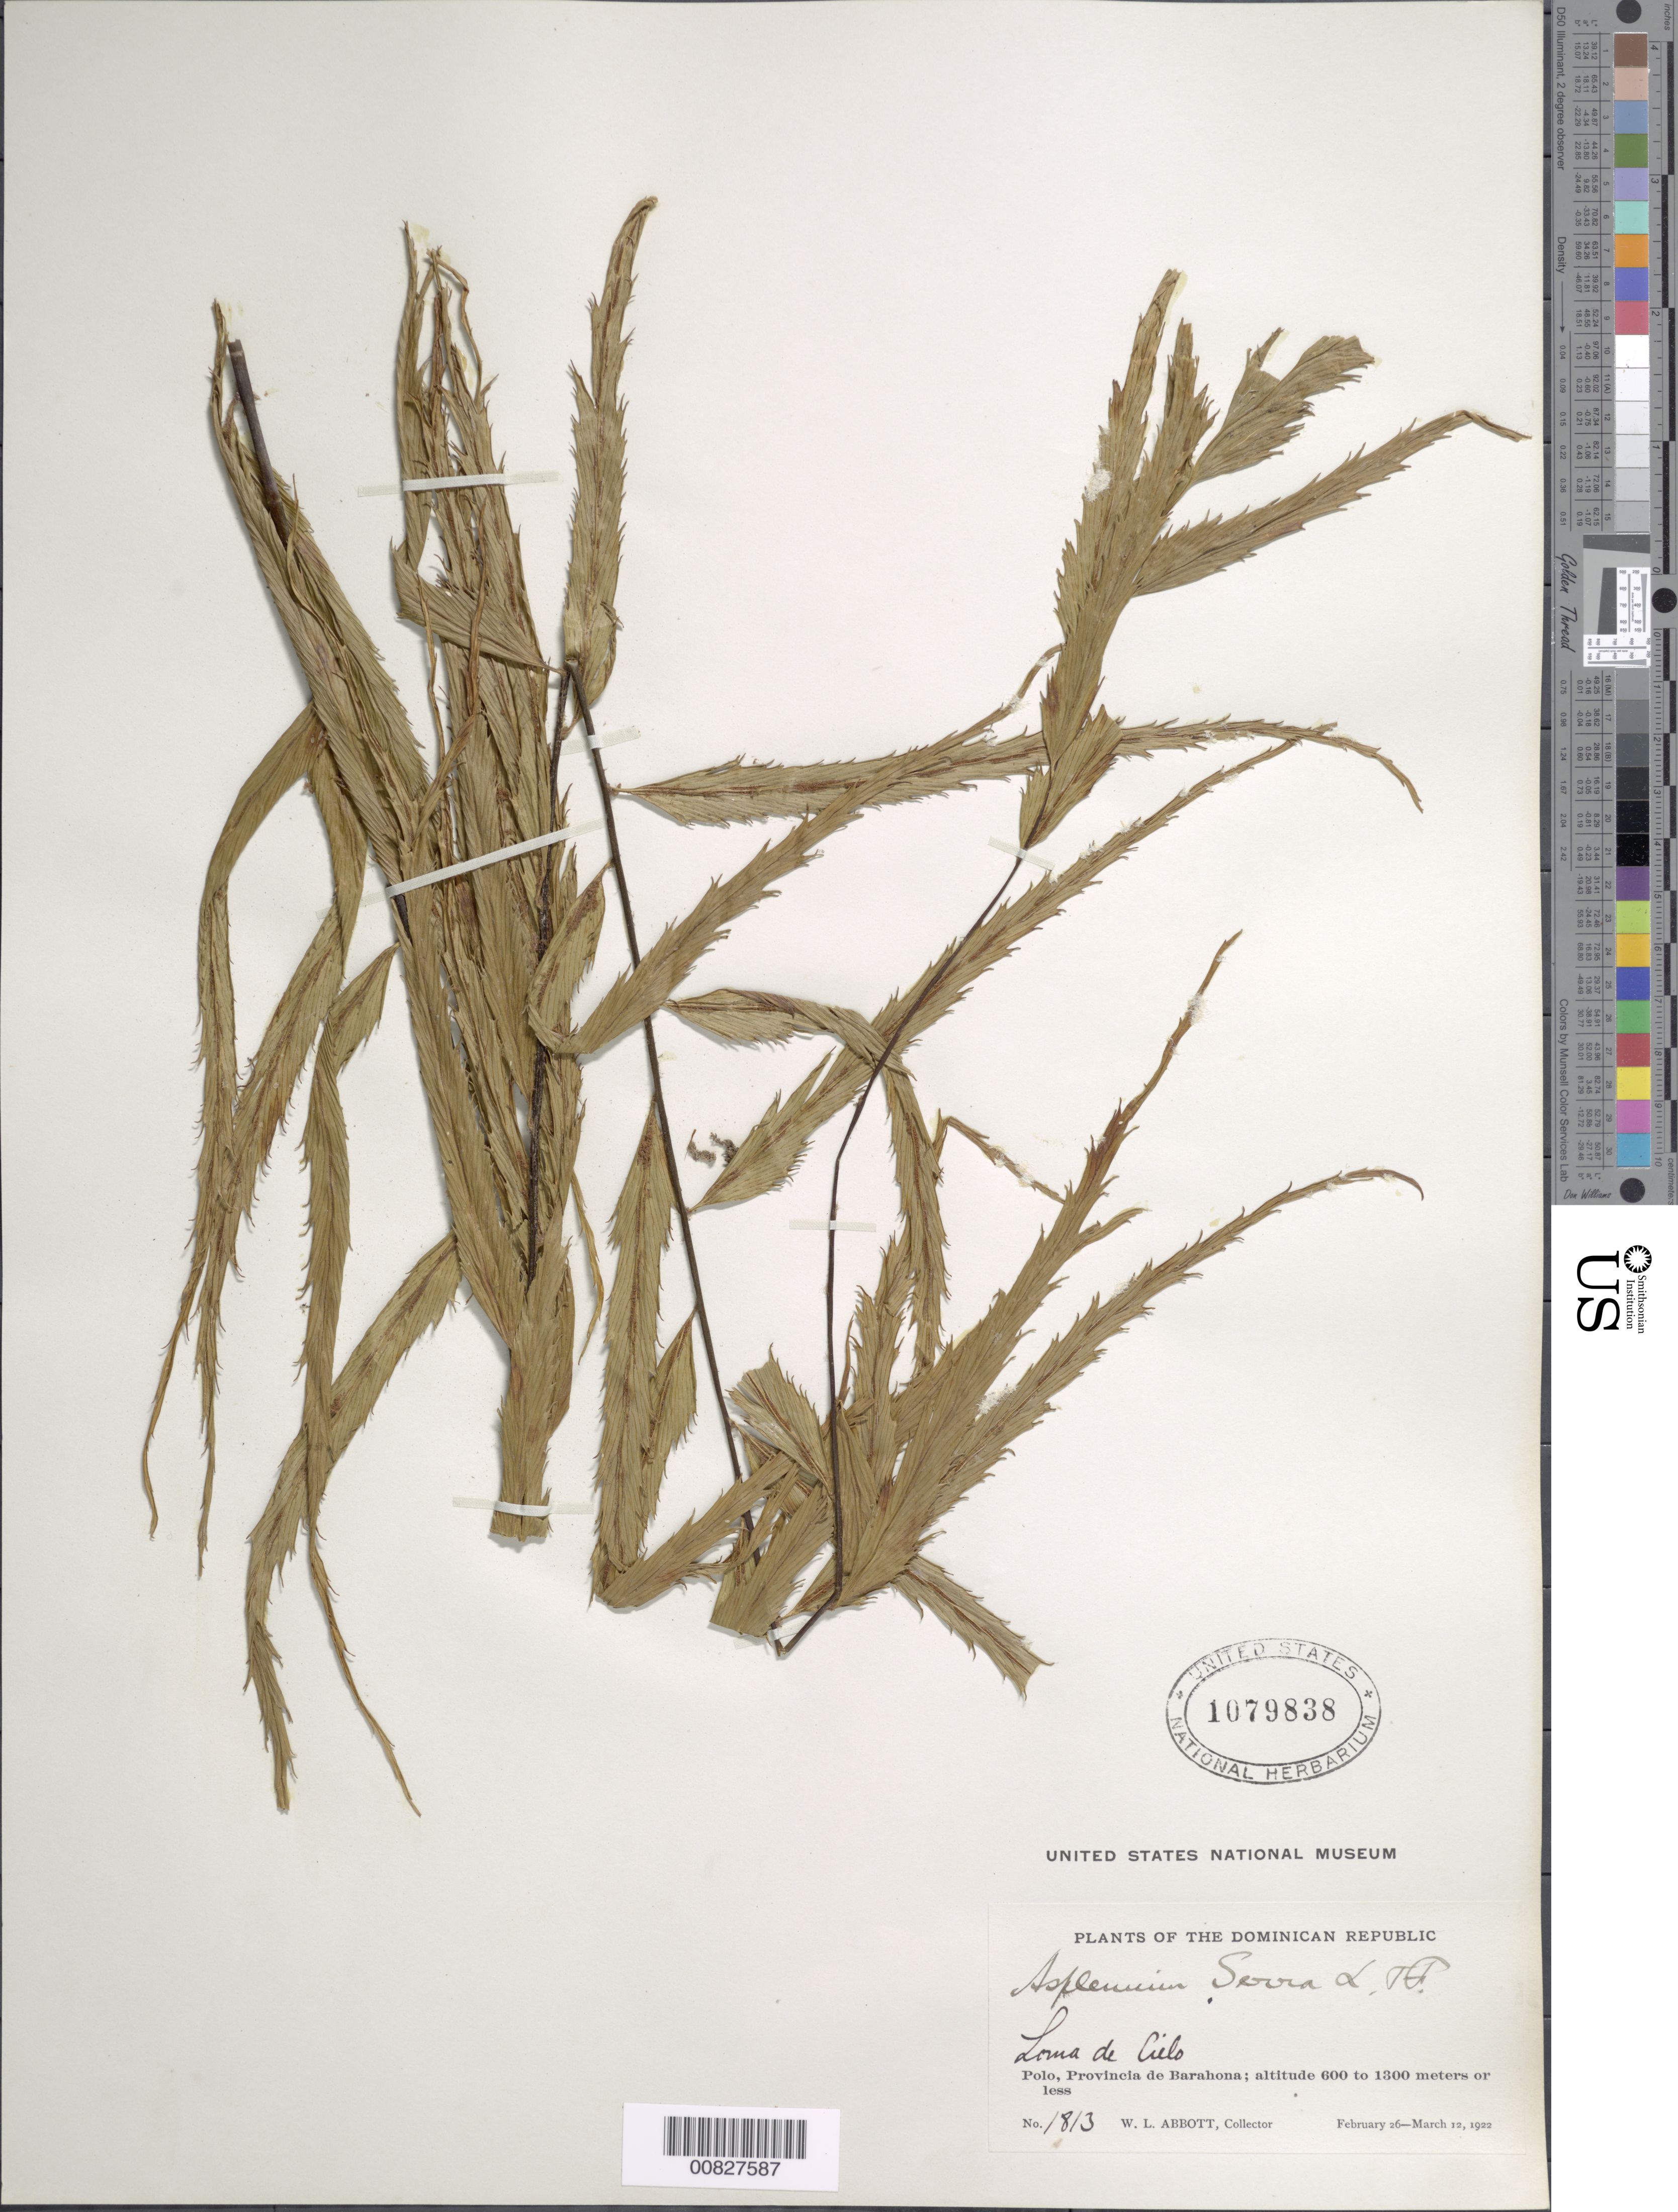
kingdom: Plantae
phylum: Tracheophyta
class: Polypodiopsida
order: Polypodiales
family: Aspleniaceae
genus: Asplenium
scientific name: Asplenium serra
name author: Langsd. & Fisch.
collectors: W. L. Abbott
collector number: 1813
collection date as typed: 26 Feb 1922 to 12 Mar 1922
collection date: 1922-02-26/1922-03-12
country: Dominican Republic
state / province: Barahona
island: Hispaniola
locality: Polo, Loma de Cielo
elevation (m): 600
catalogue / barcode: US 1079838